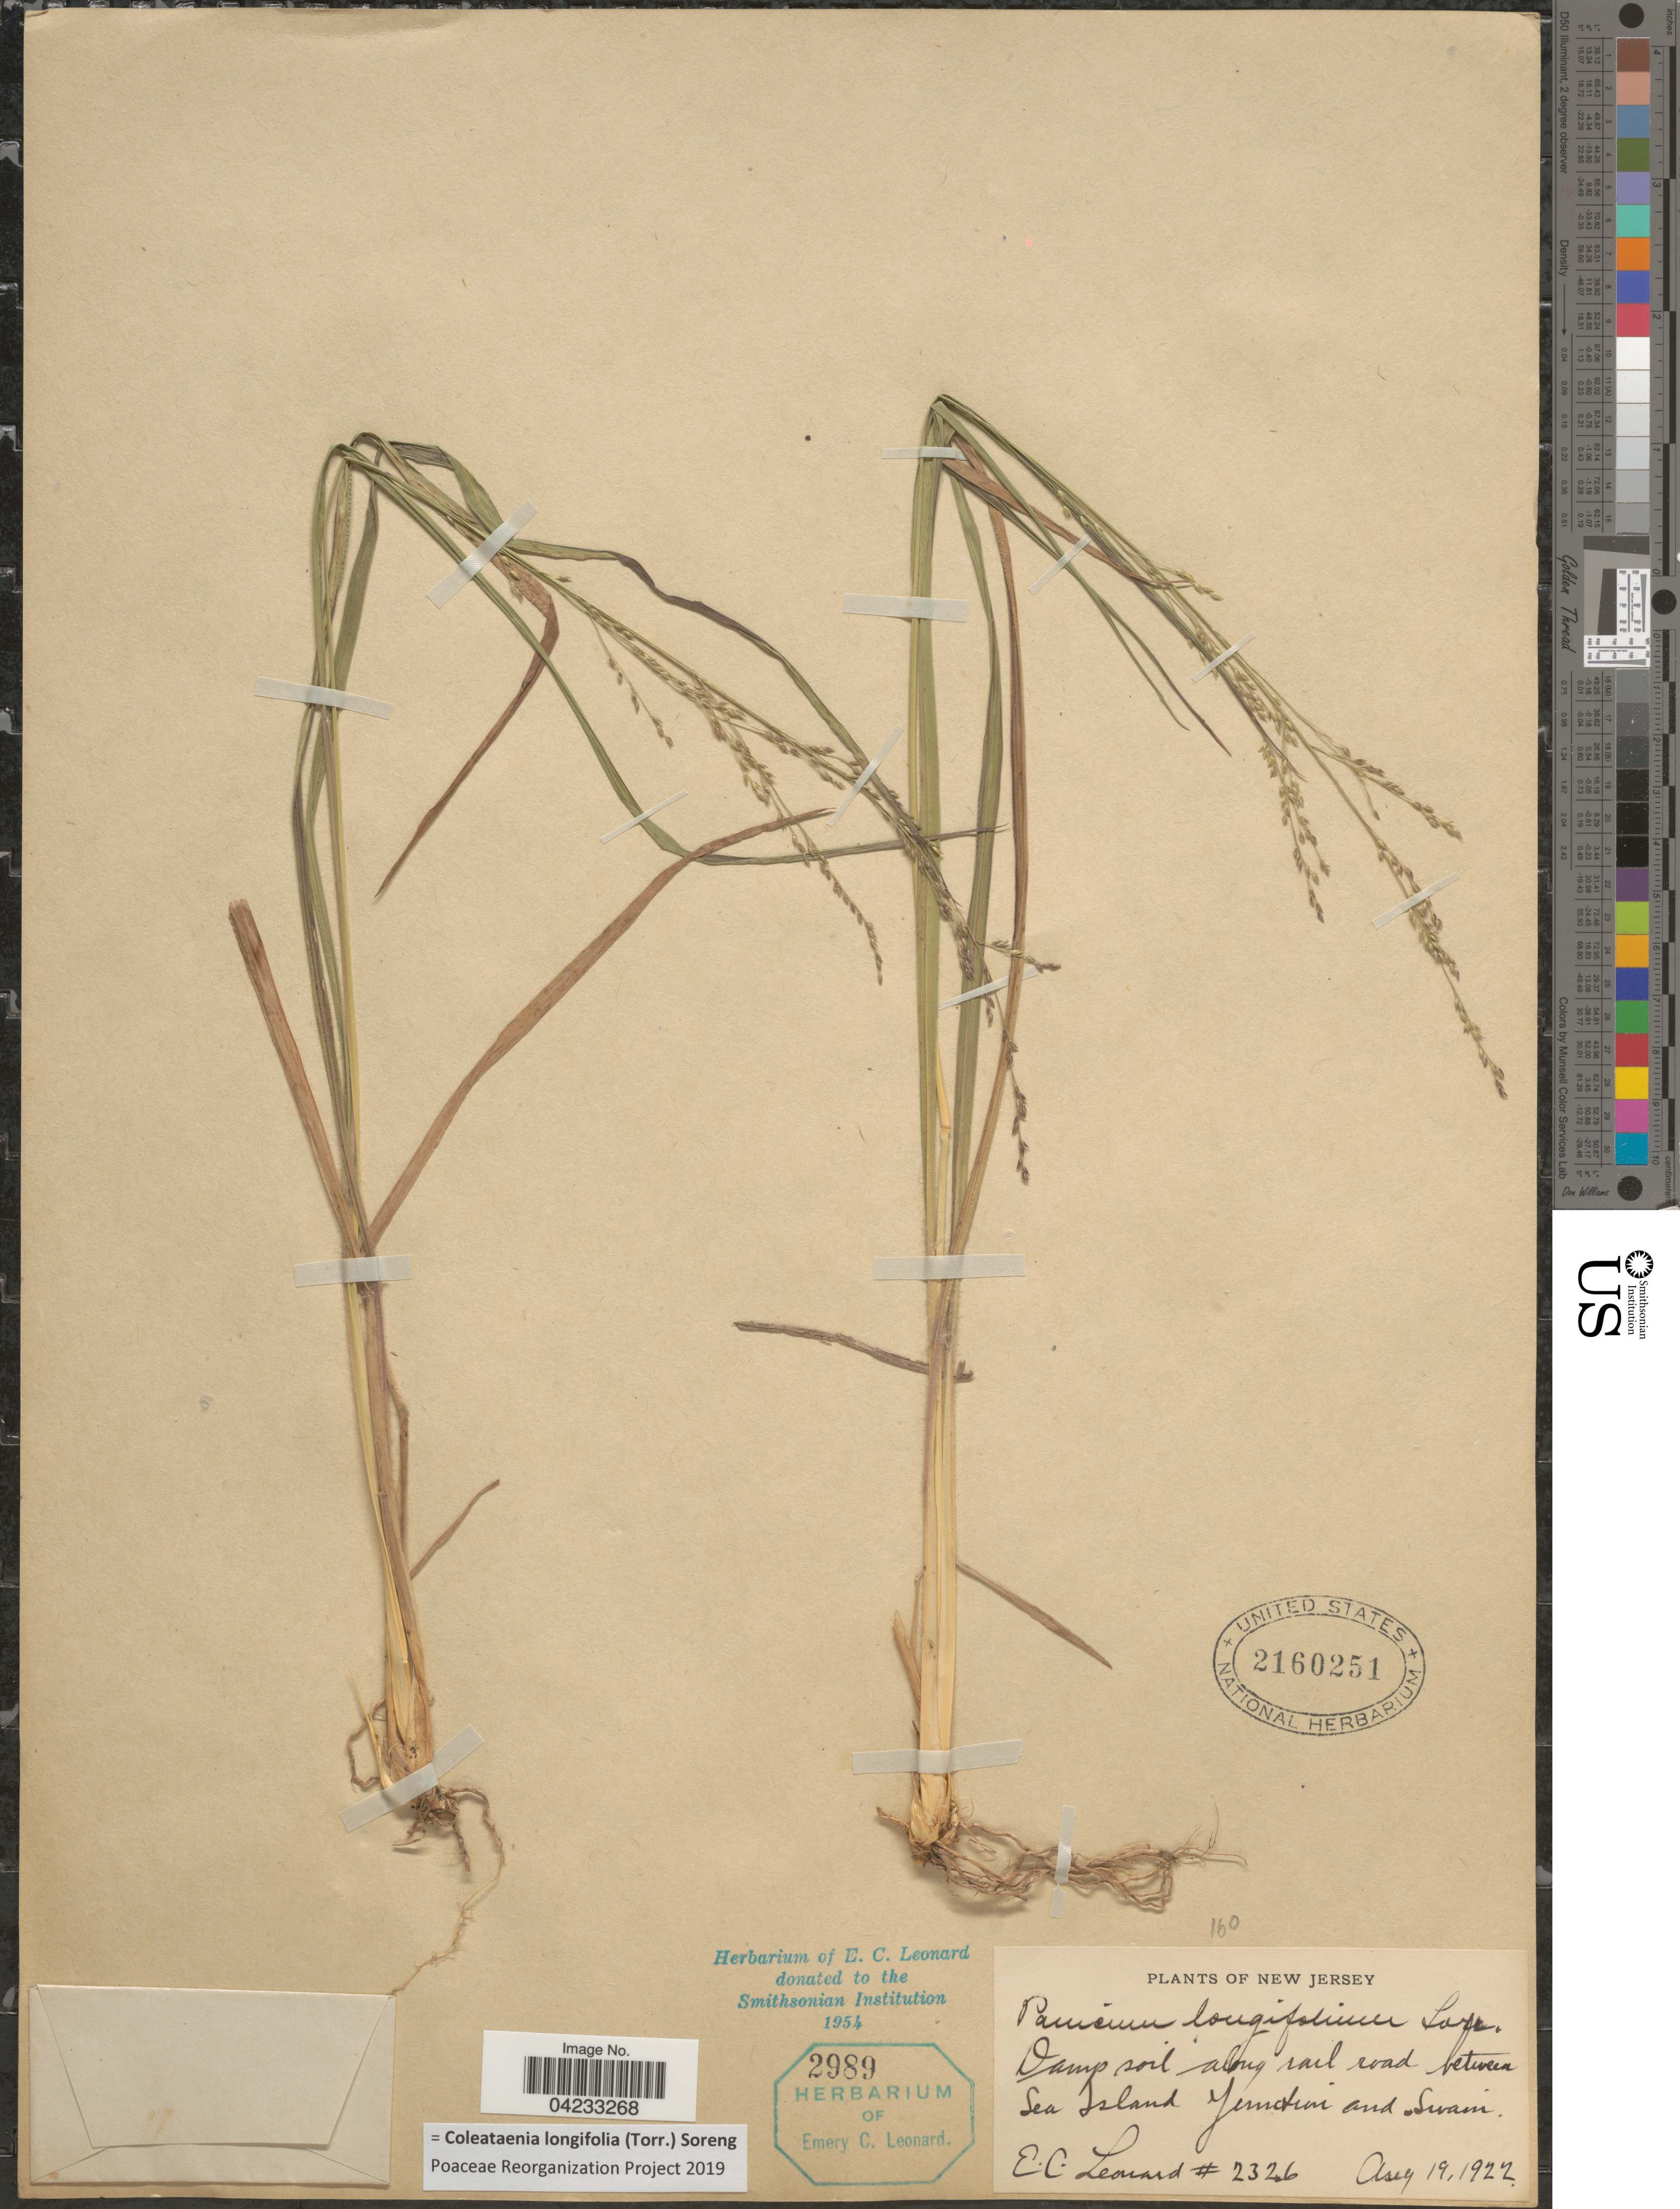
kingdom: Plantae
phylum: Tracheophyta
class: Liliopsida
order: Poales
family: Poaceae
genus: Coleataenia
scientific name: Coleataenia longifolia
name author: (Torr.) Soreng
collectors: E. C. Leonard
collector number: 2326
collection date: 1922-08-19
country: United States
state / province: New Jersey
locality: Damp soil along rail road between Sea Island Junction and Swain.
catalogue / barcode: US 2160251